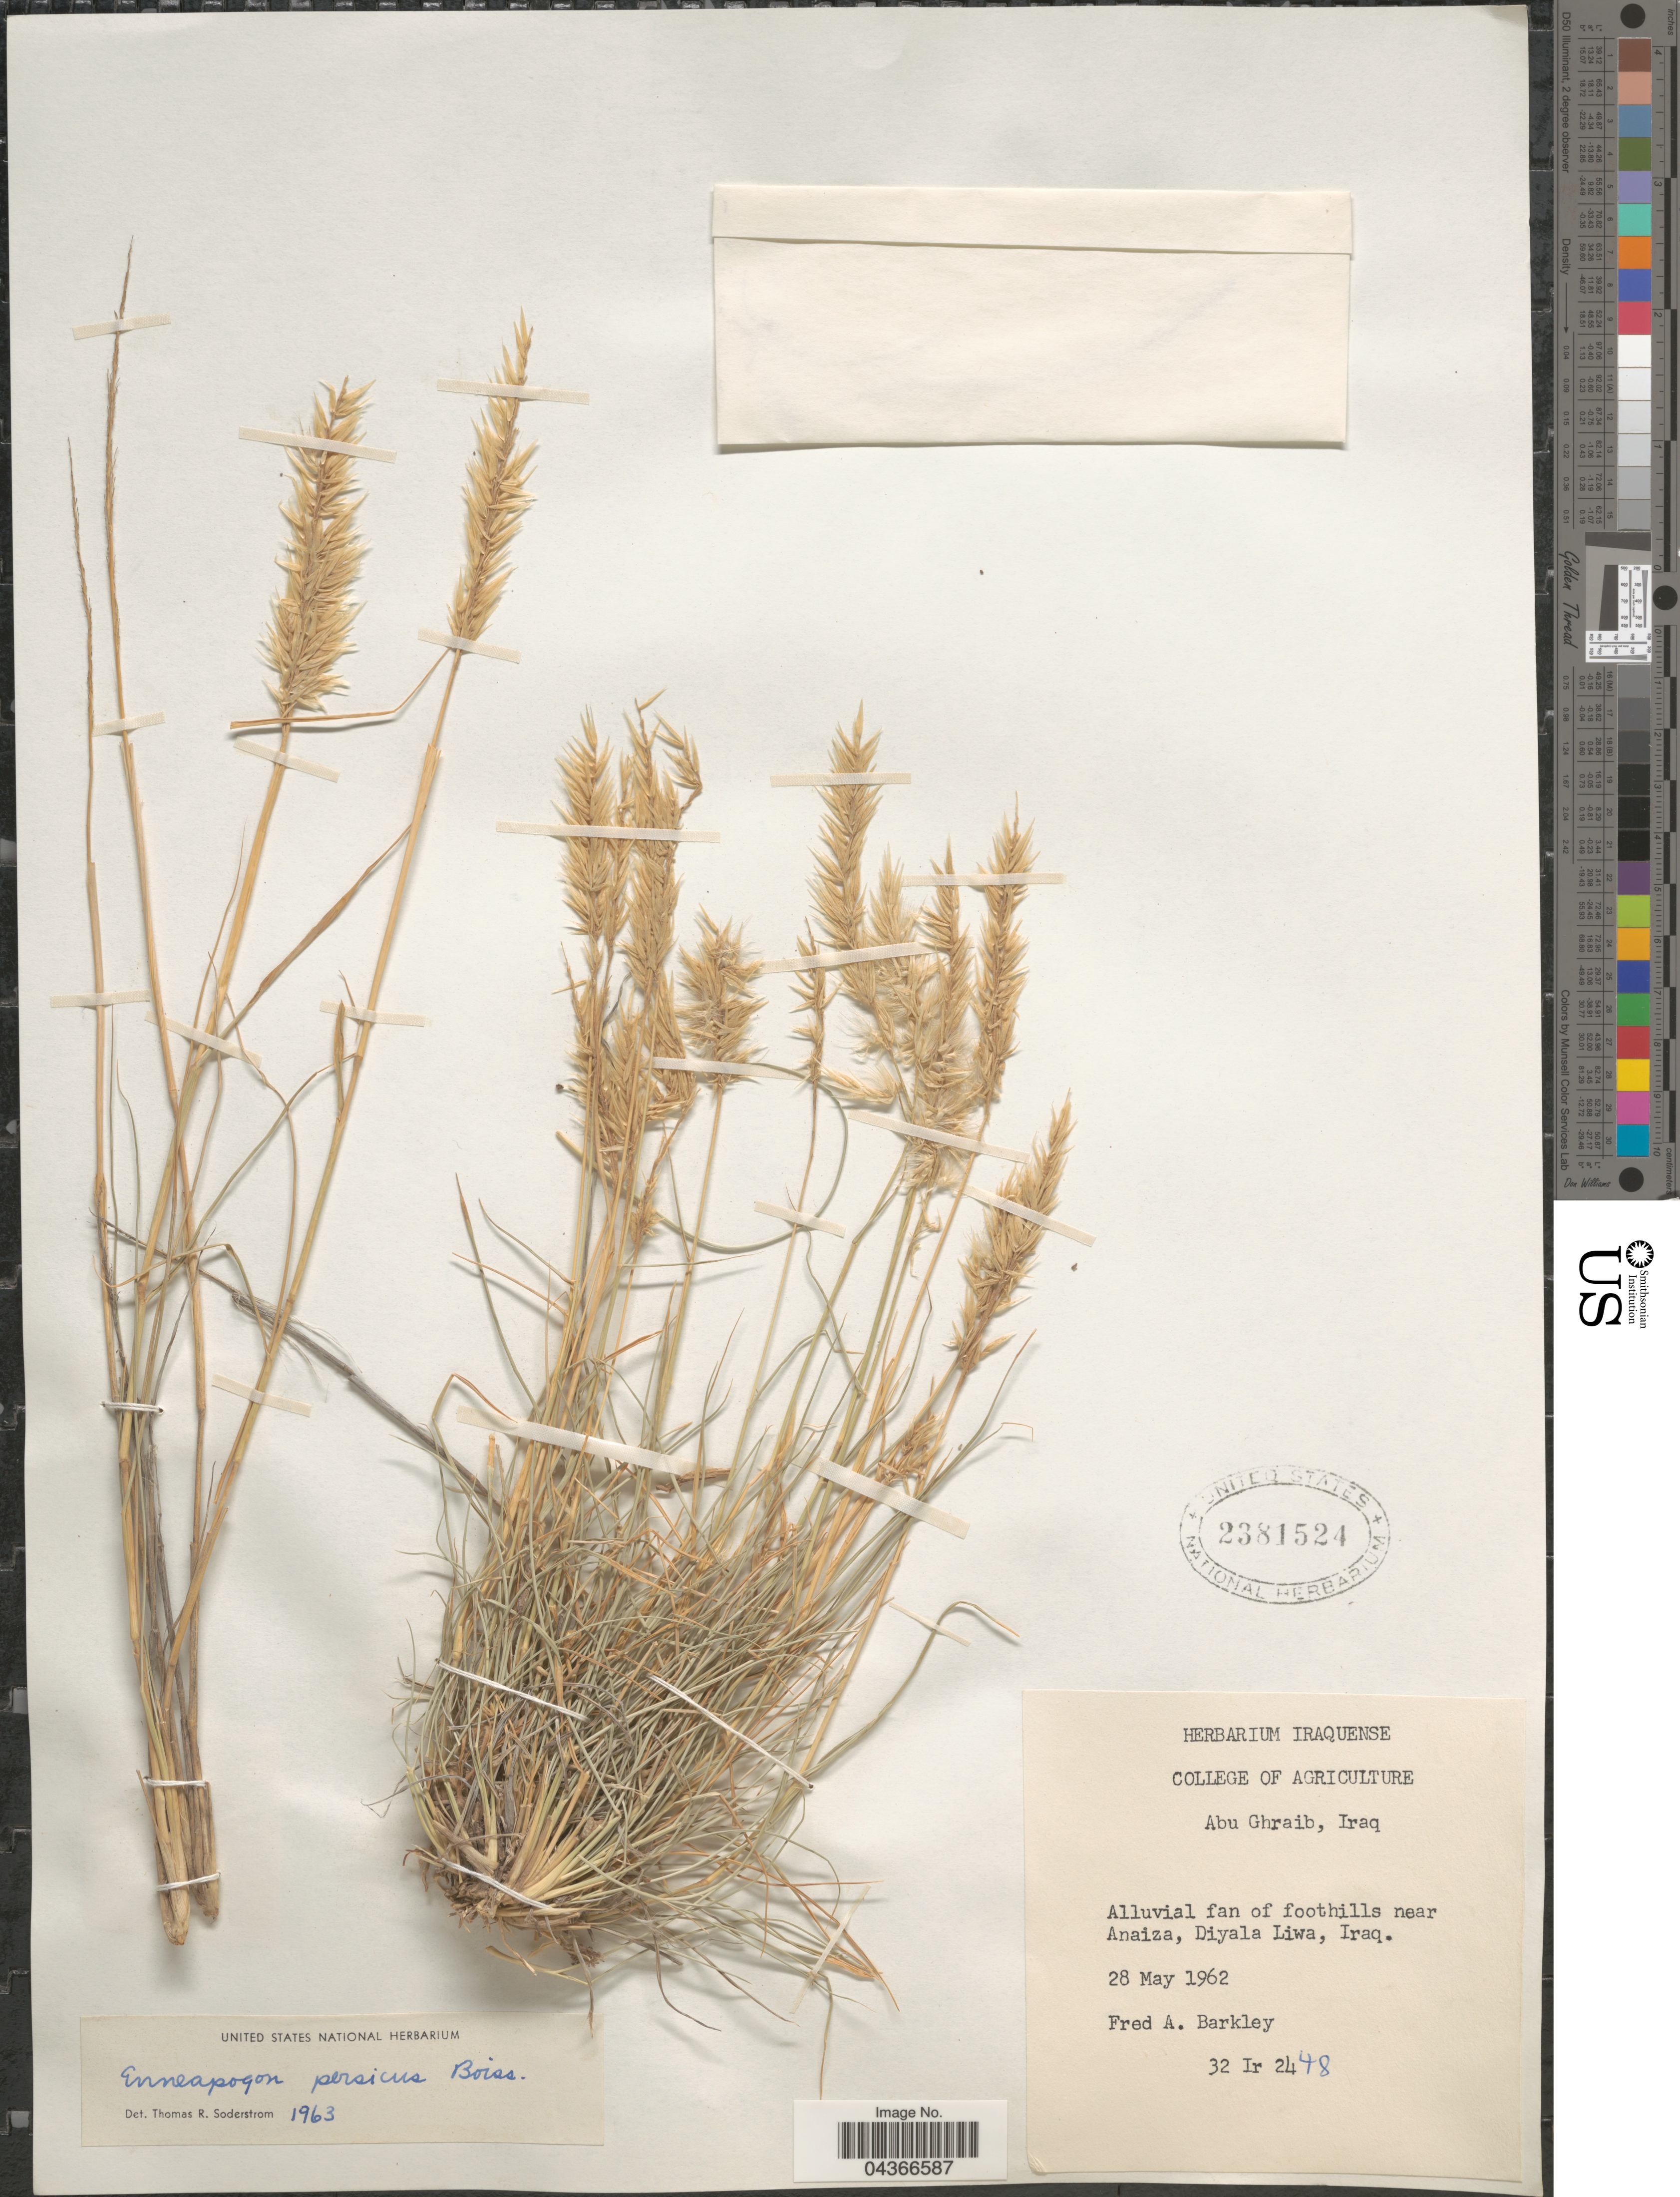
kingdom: Plantae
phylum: Tracheophyta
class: Liliopsida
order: Poales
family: Poaceae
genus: Enneapogon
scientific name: Enneapogon persicus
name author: Boiss.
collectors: F. A. Barkley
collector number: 32 Ir 2448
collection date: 1962-05-28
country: Iraq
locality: Alluvial fan of foothills near Anaiza, Diyala Liwa.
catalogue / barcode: US 2381524